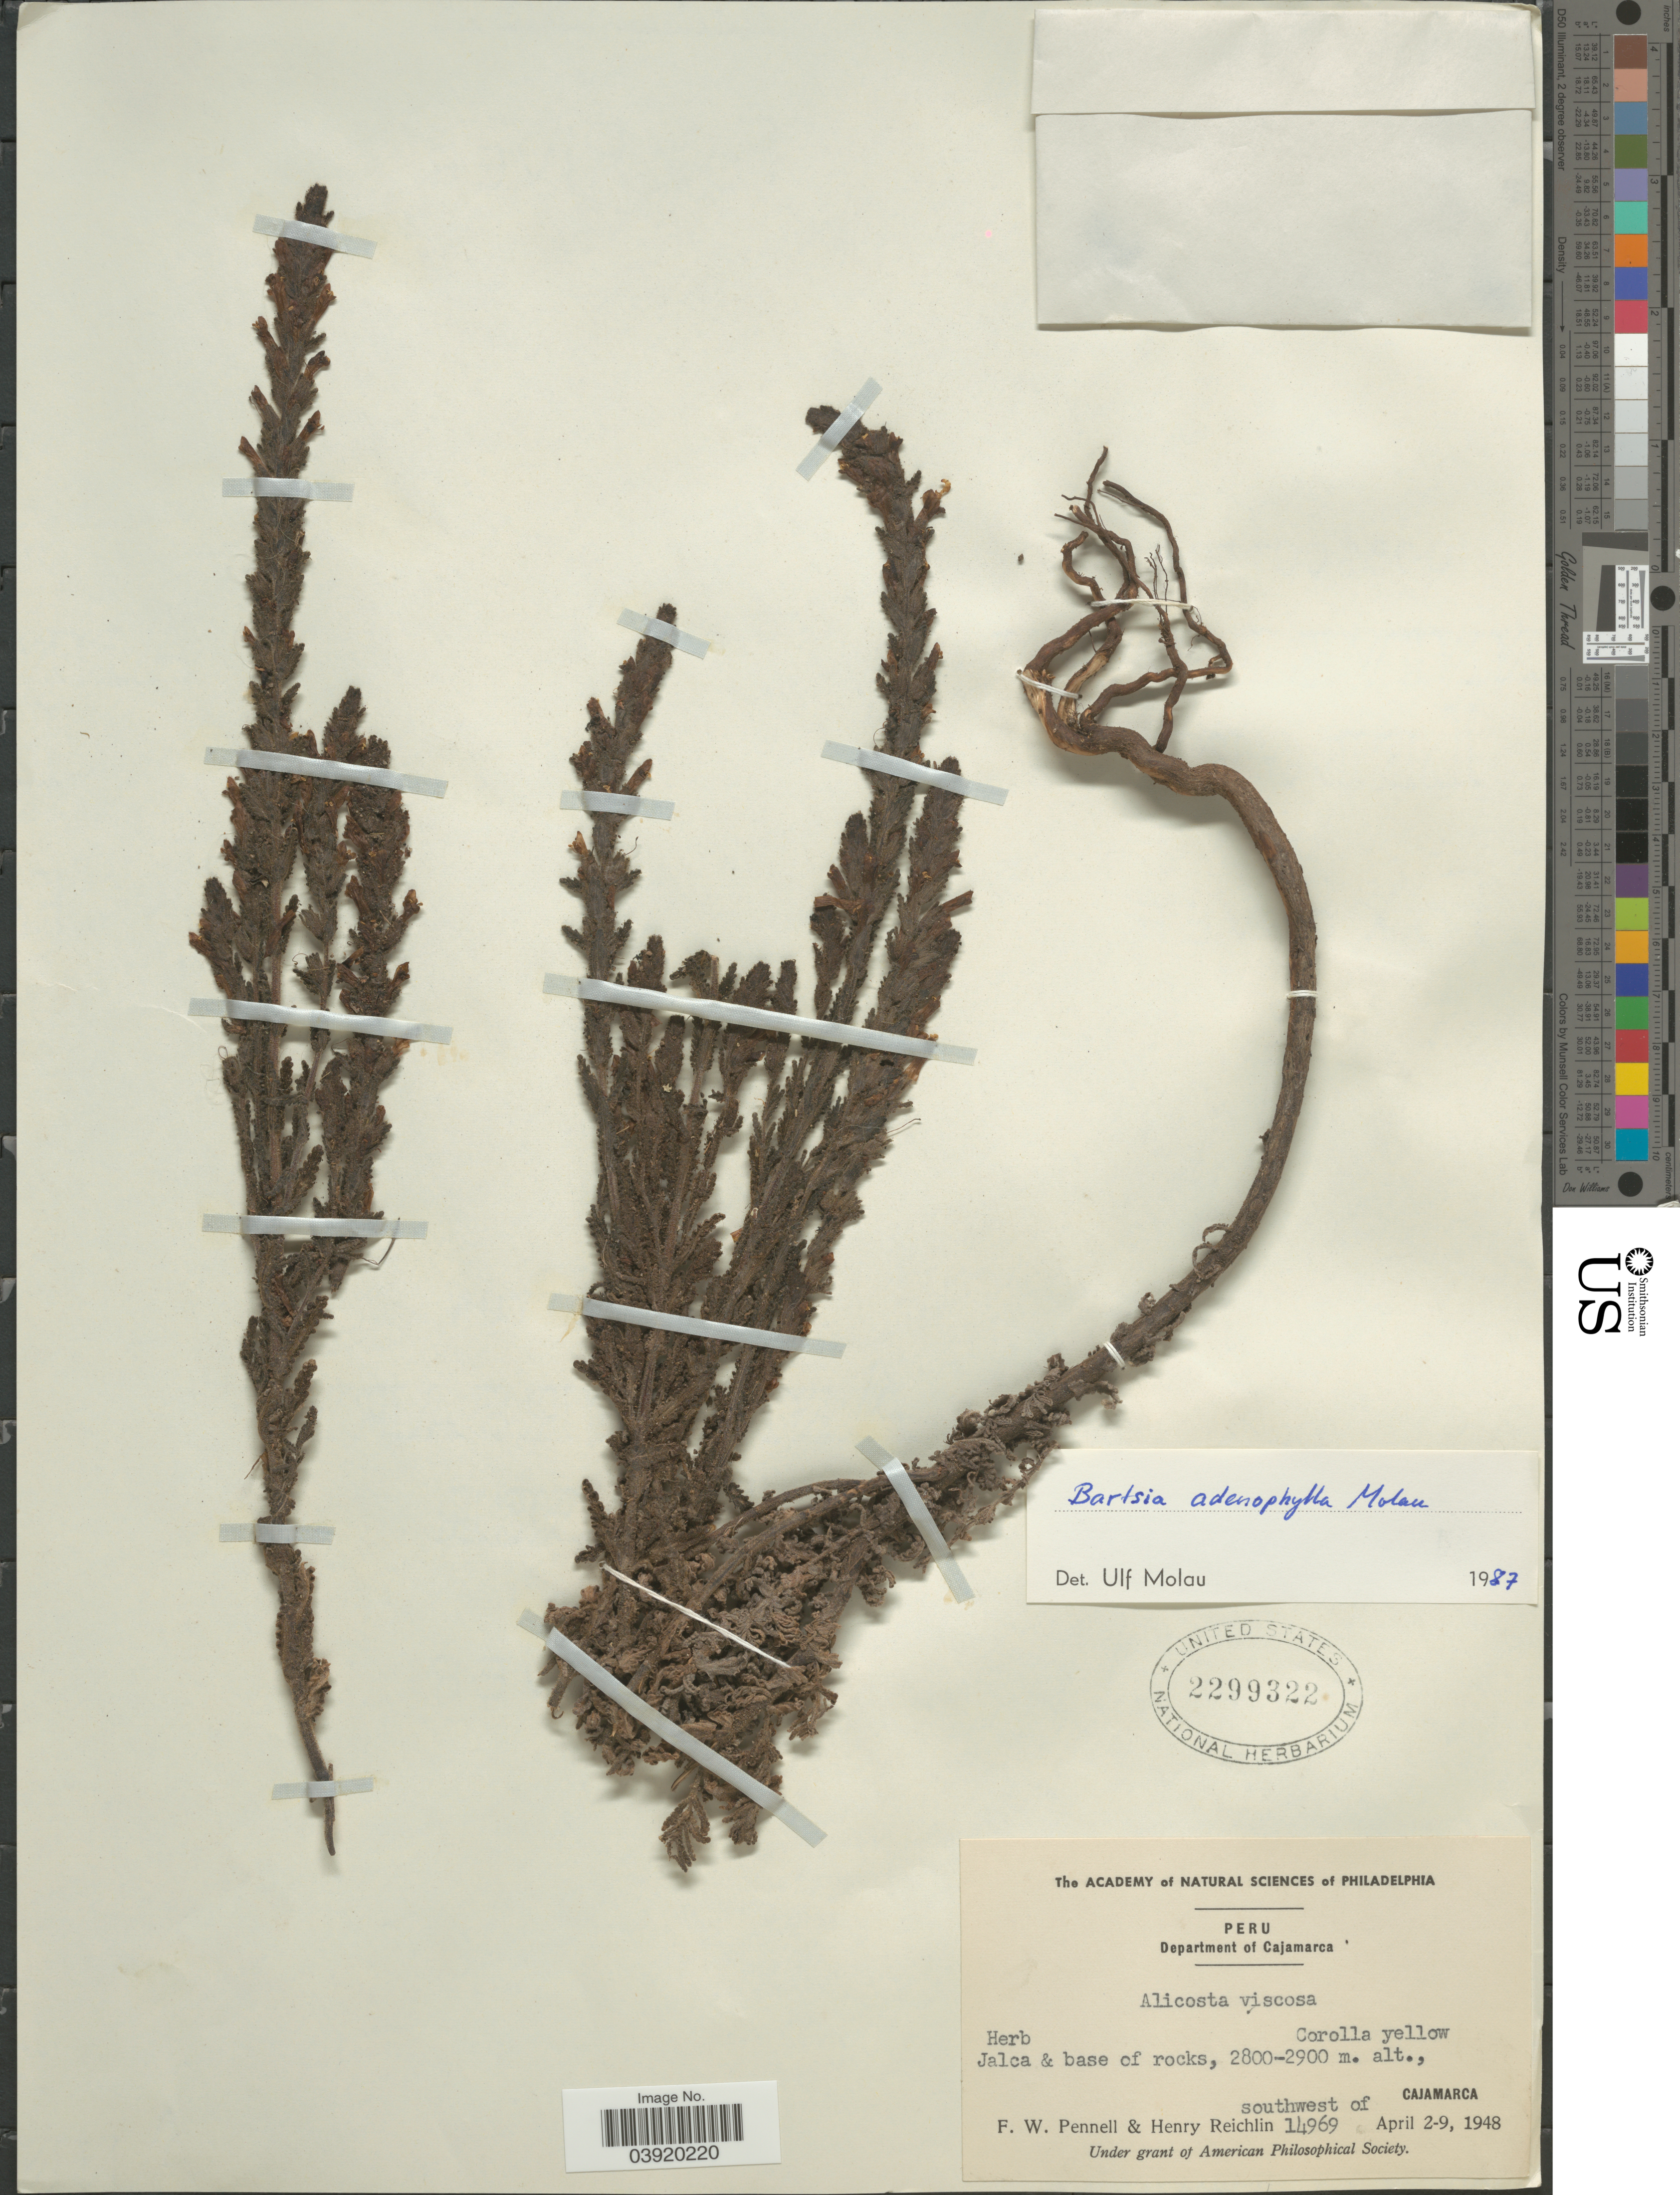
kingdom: Plantae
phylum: Tracheophyta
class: Magnoliopsida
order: Lamiales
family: Orobanchaceae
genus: Bartsia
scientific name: Bartsia adenophylla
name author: Molau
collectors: F. W. Pennell & H. Reichlin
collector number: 14969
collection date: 1948-04-02/1948-04-09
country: Peru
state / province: Cajamarca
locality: Department of Cajamarca. Jalca & base of rocks, southwest of Cajamarca.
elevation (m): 2800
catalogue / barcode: US 2299322